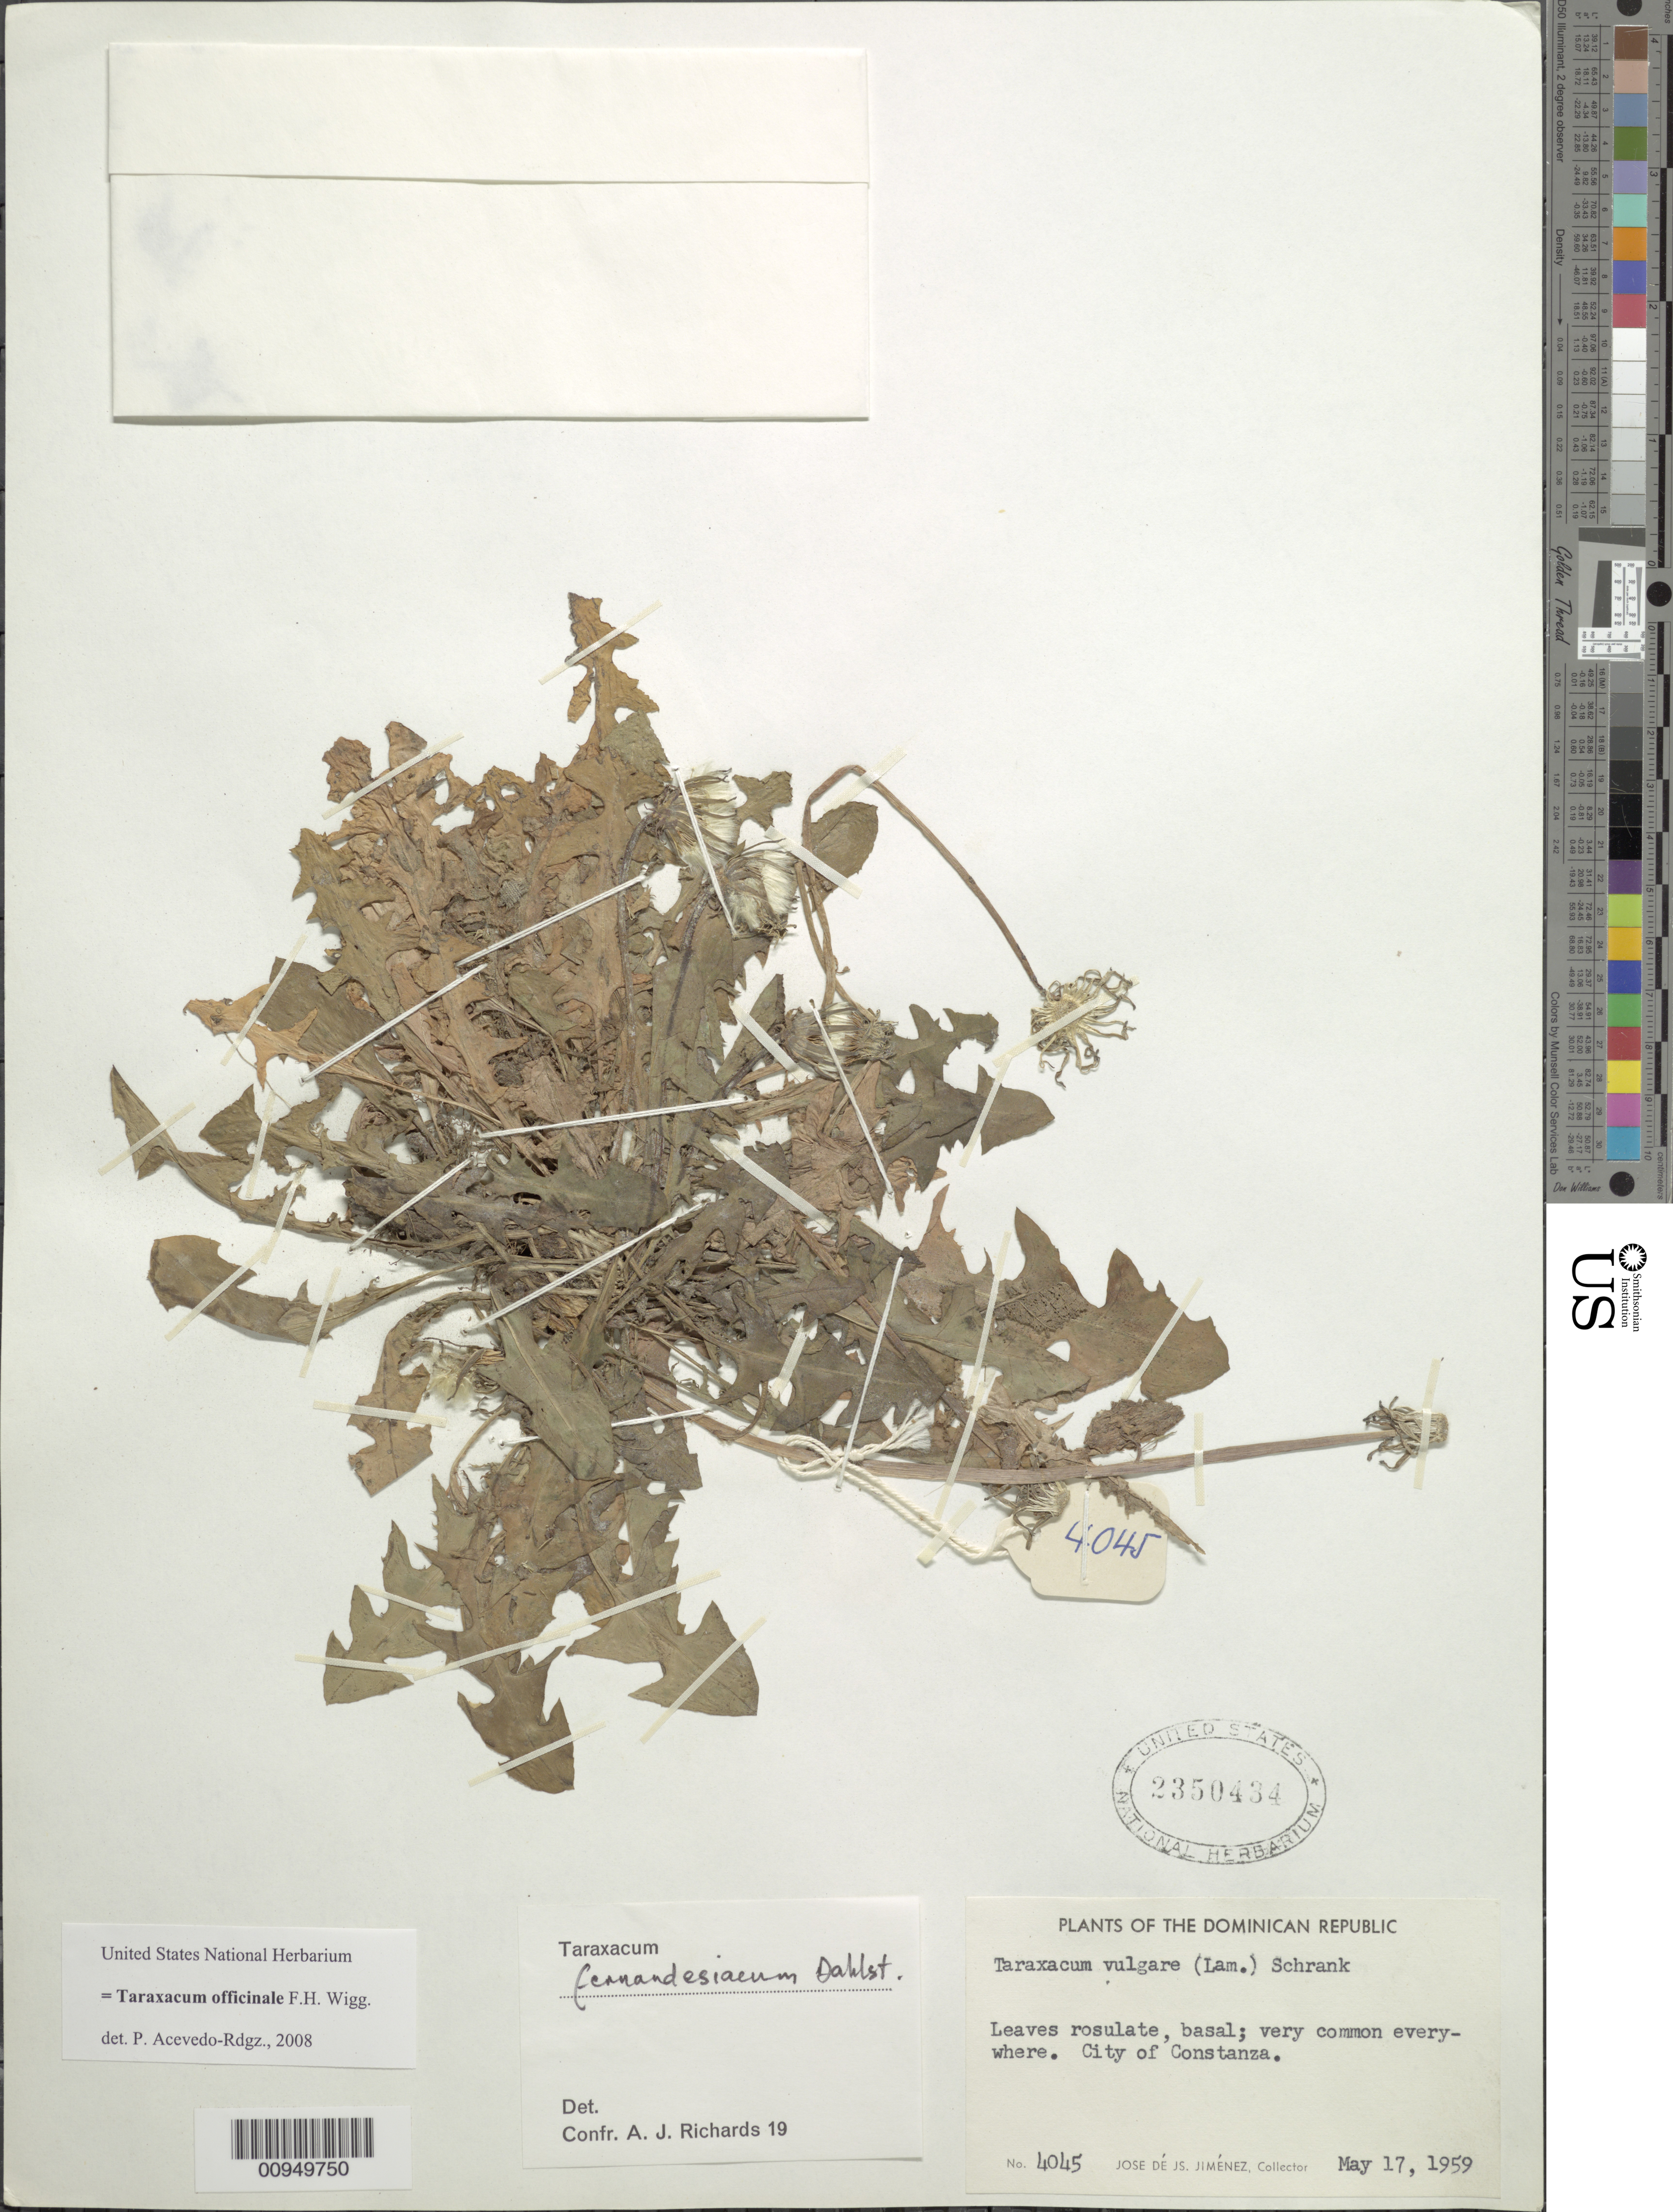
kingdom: Plantae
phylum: Tracheophyta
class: Magnoliopsida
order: Asterales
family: Asteraceae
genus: Taraxacum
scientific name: Taraxacum officinale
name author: G.H. Weber ex F.H. Wigg.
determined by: Acevedo-Rodríguez, P., (BOT), Smithsonian Institution - National Museum of Natural History (UNITED STATES)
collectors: J. J. Jiménez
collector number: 4045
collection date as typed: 17 May 1959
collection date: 1959-05-17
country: Dominican Republic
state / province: La Vega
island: Hispaniola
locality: City of Constanza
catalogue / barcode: US 2350434